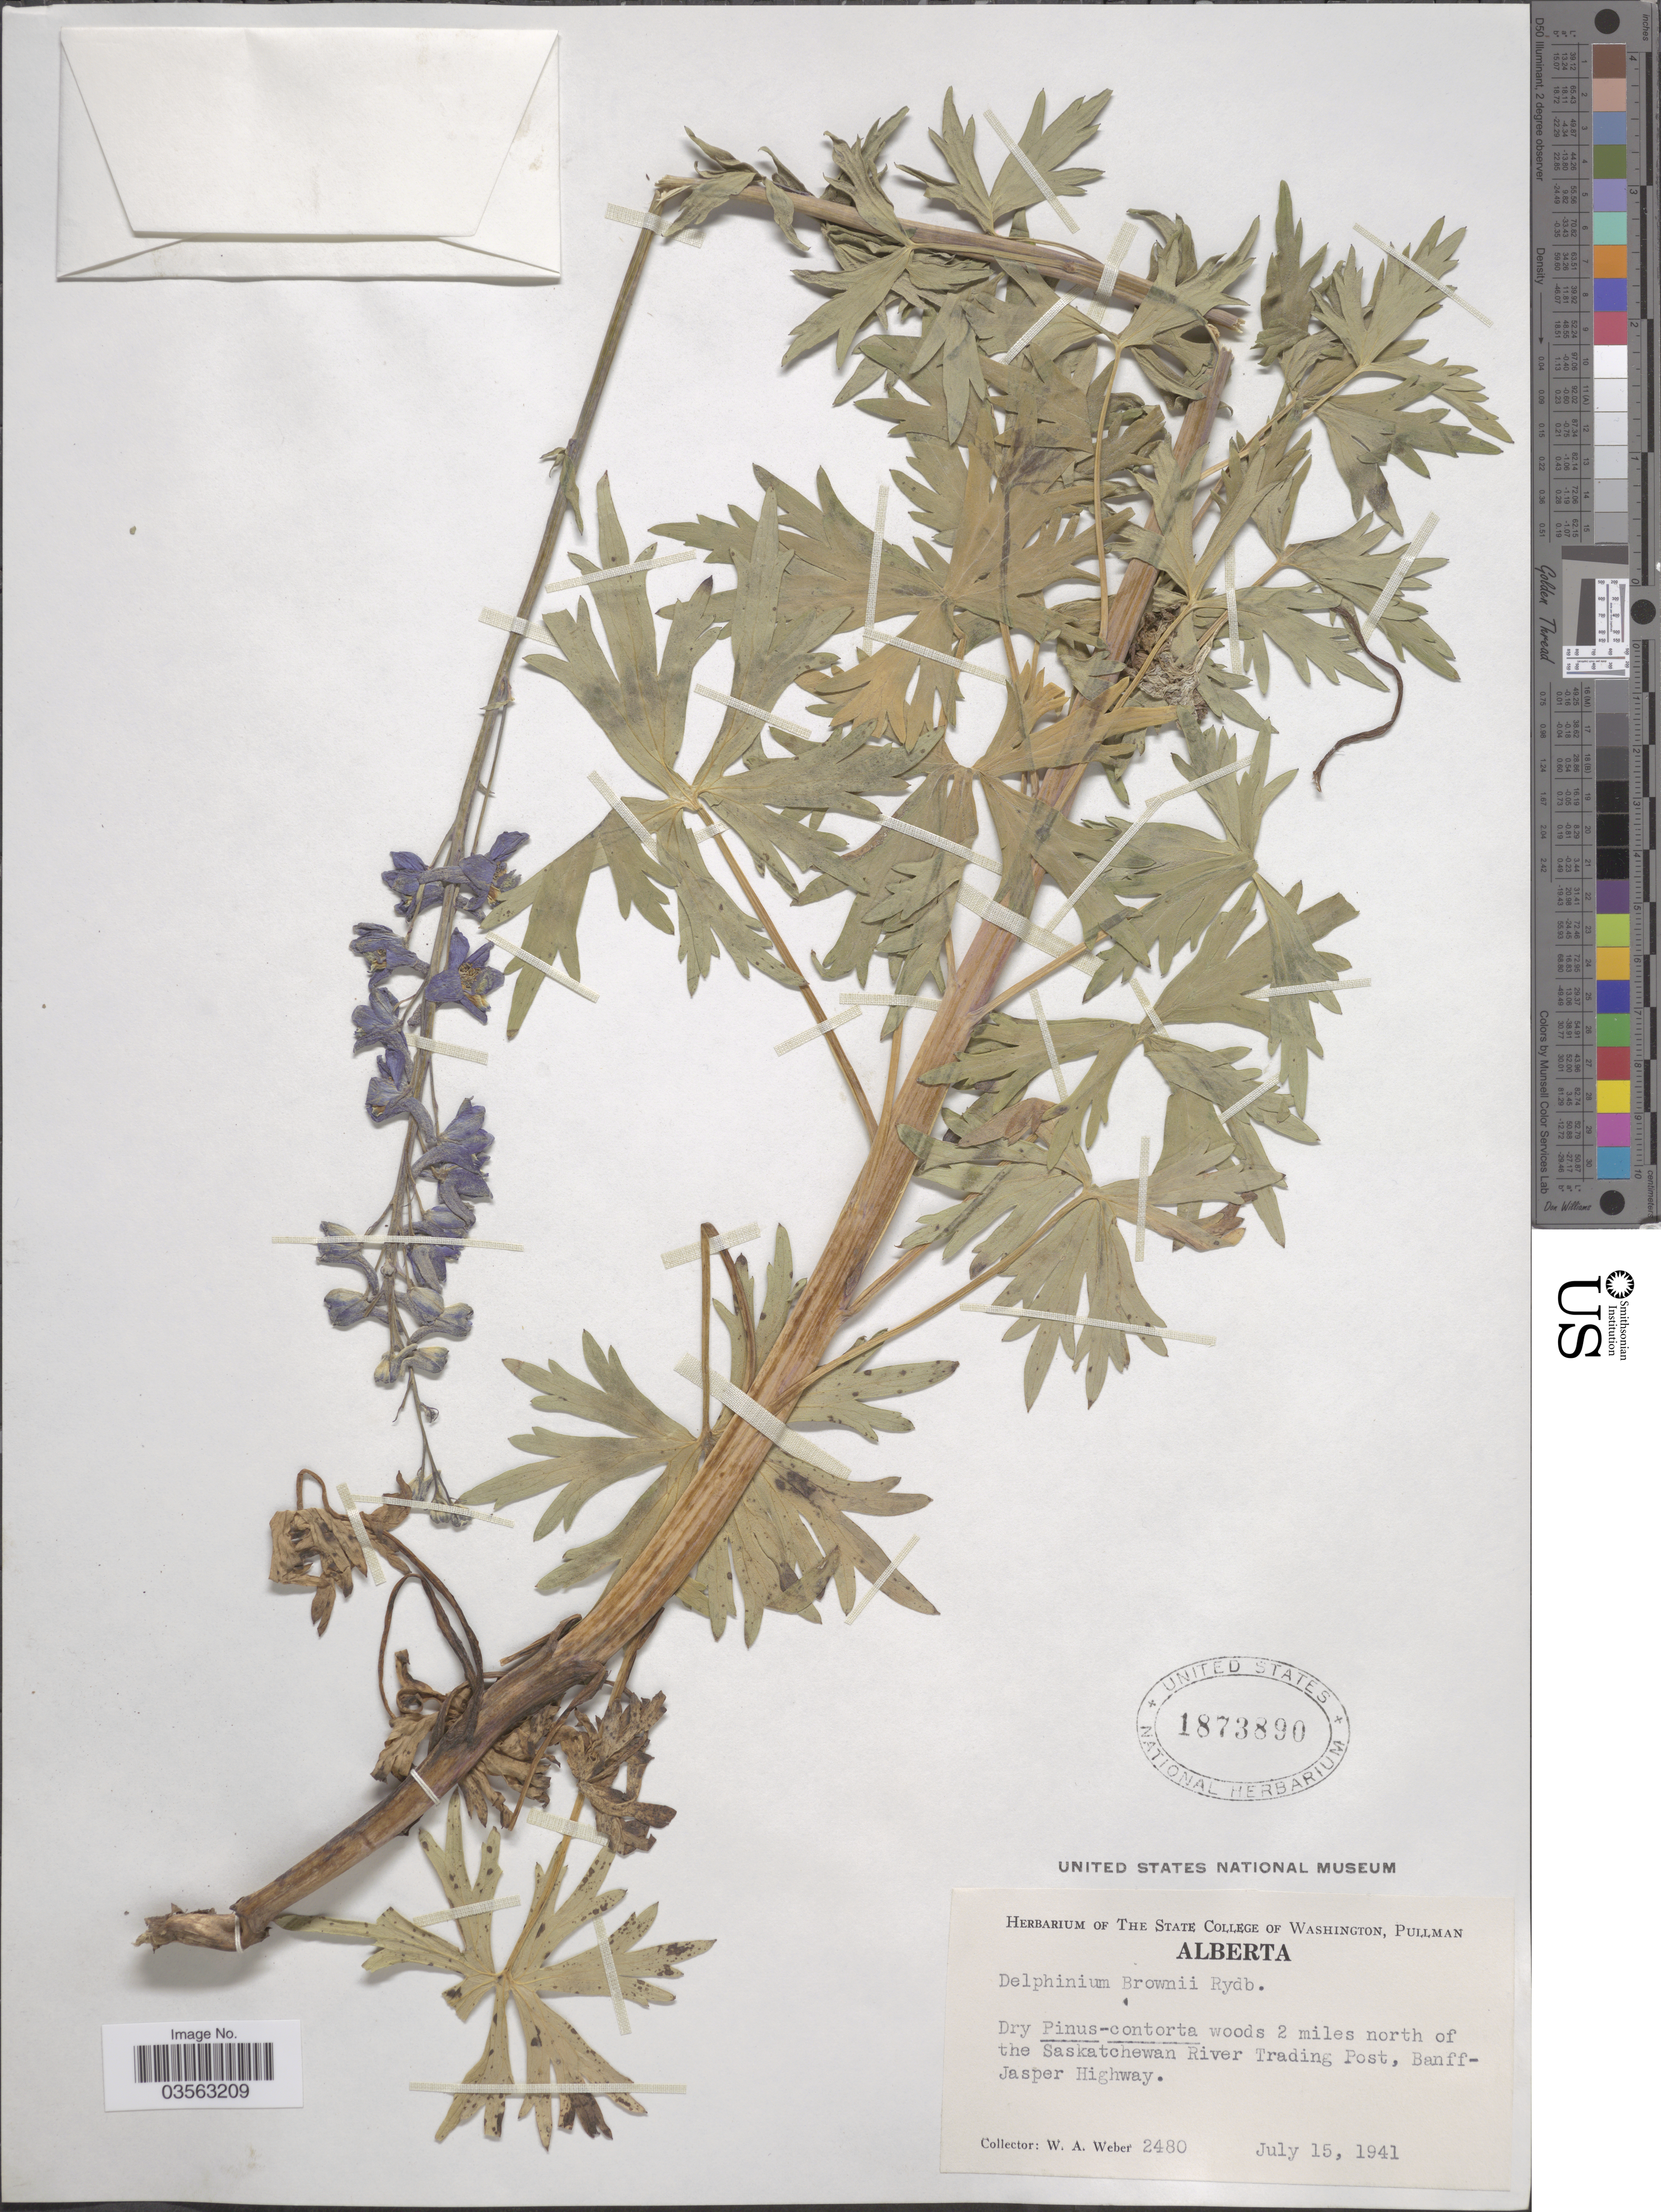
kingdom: Plantae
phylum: Tracheophyta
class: Magnoliopsida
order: Ranunculales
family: Ranunculaceae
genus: Delphinium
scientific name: Delphinium glaucum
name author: S. Watson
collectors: W. A. Weber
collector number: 2480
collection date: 1941-07-15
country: Canada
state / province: Alberta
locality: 2 miles north of the Saskatchewan River Trading Post, Banff-Jasper Highway.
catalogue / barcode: US 1873890